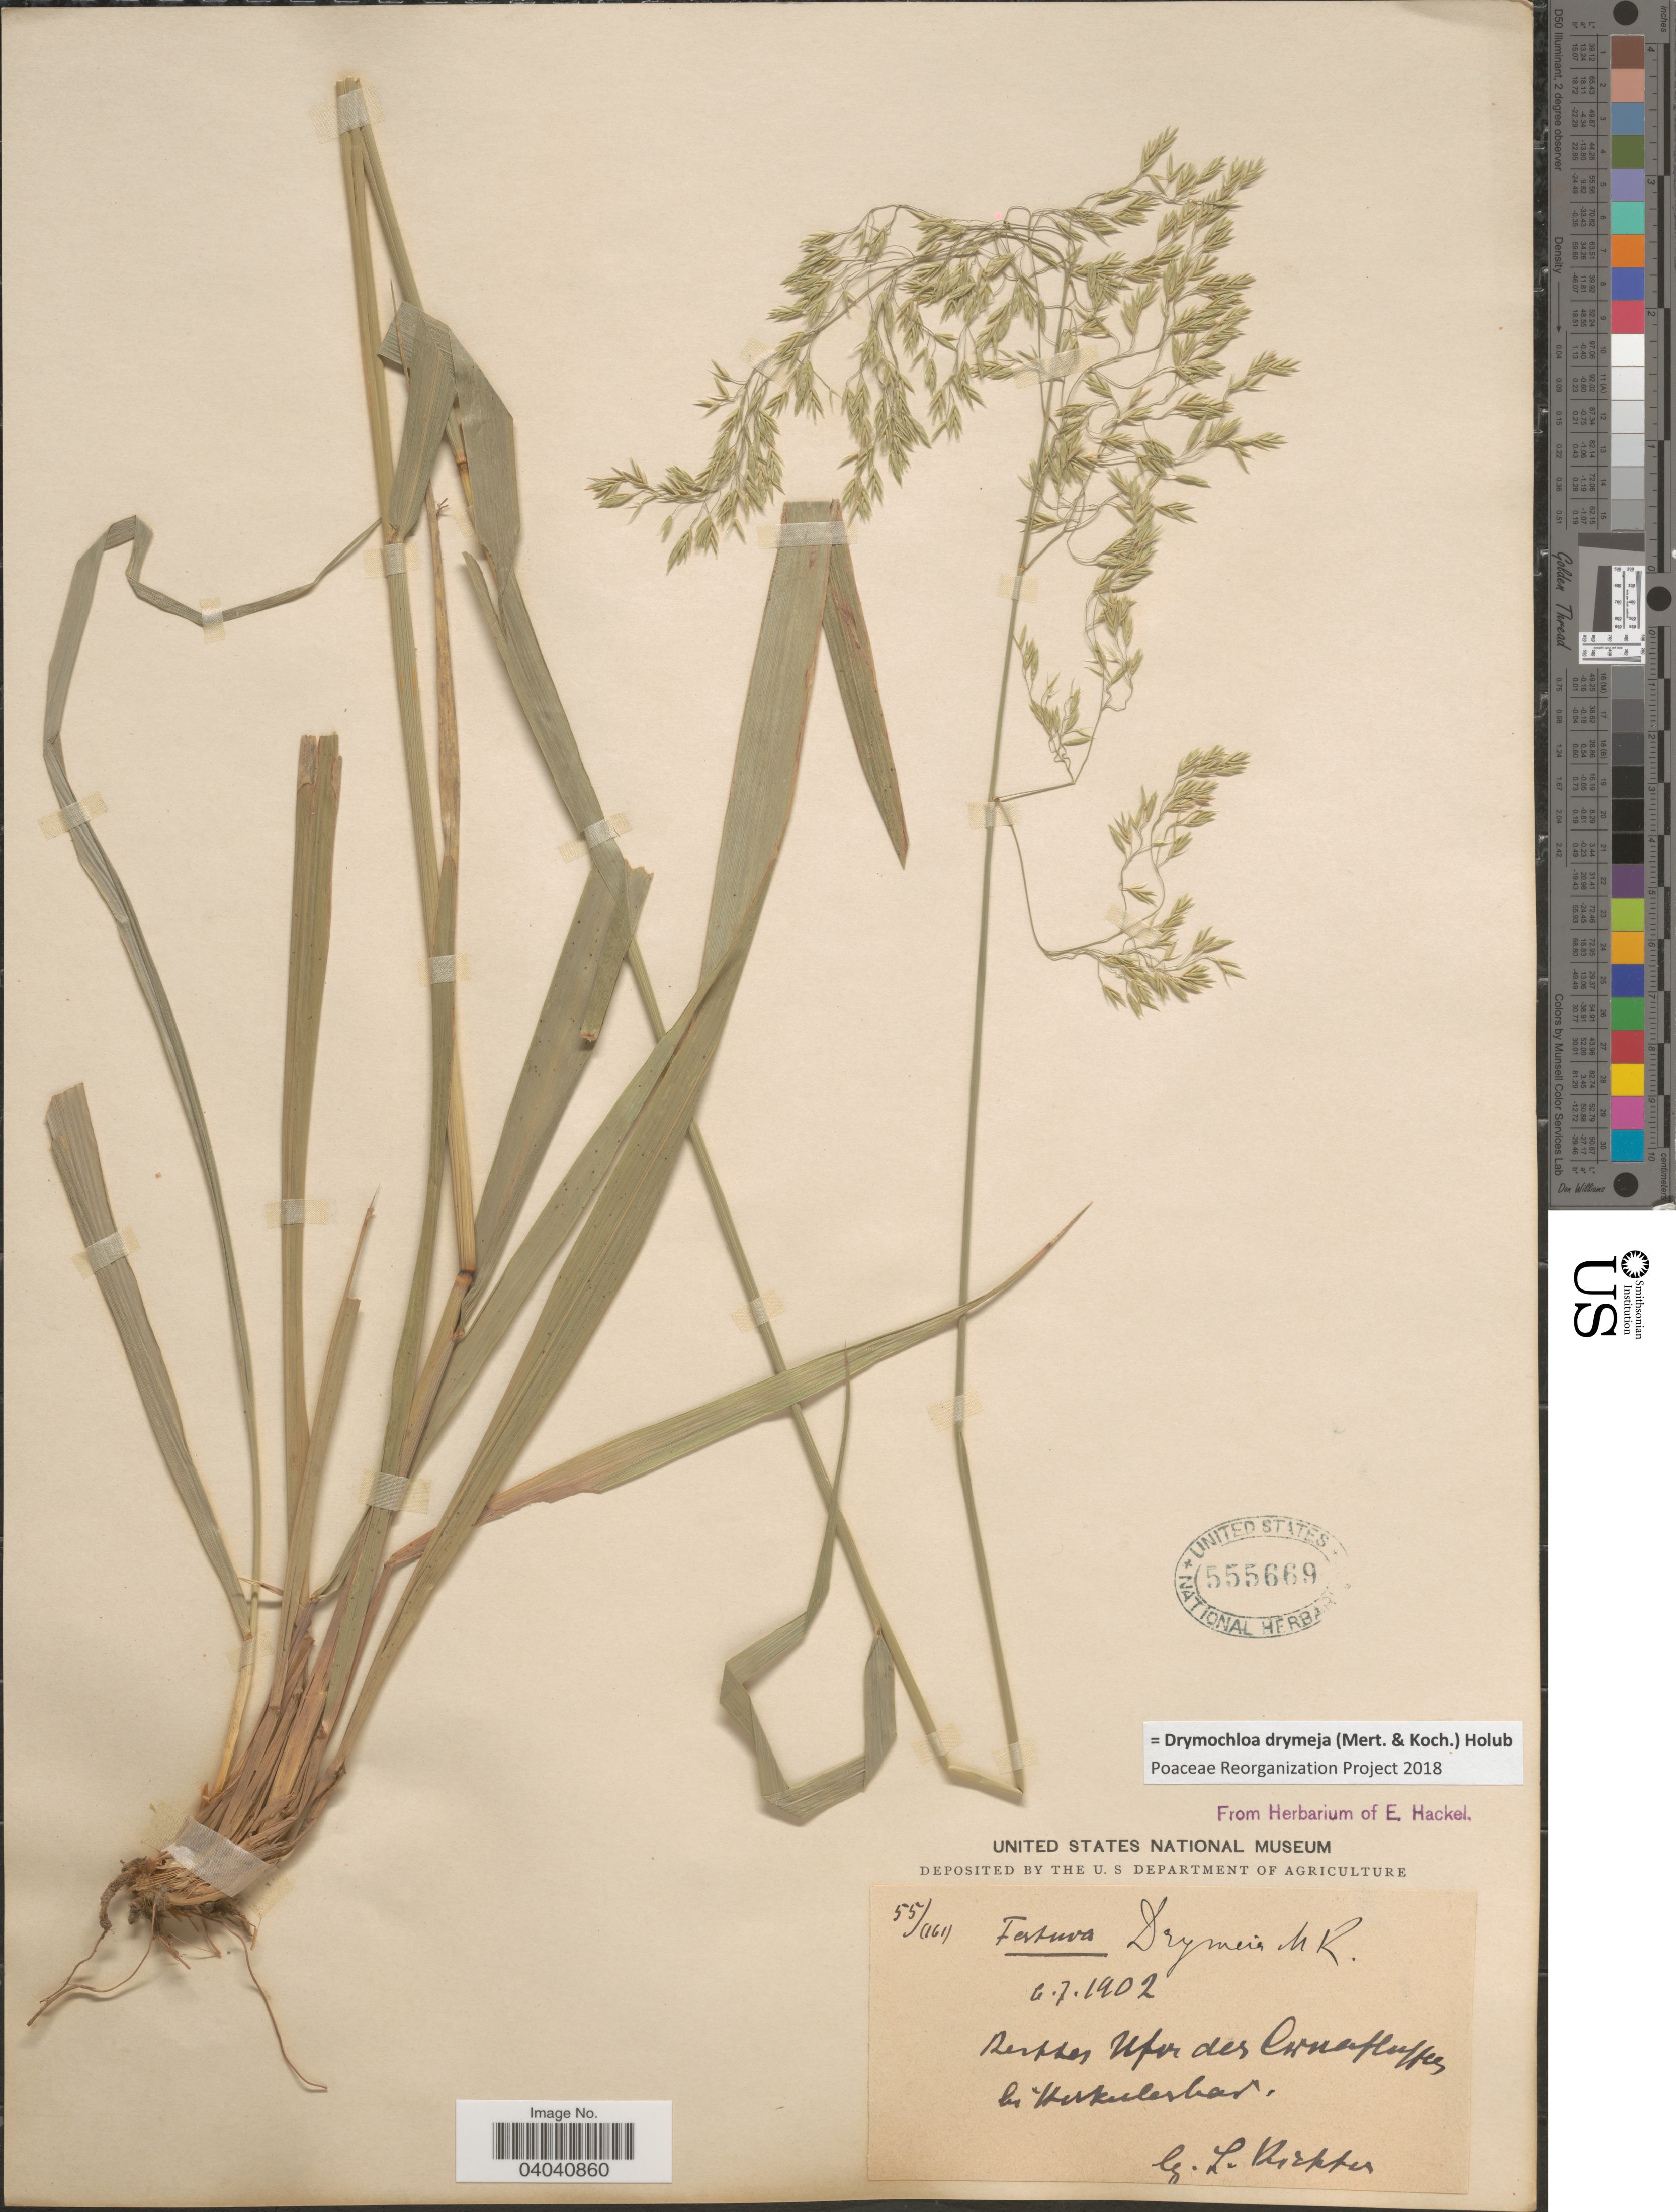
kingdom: Plantae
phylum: Tracheophyta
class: Liliopsida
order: Poales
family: Poaceae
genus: Drymochloa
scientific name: Drymochloa drymeja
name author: (Mert. & W.D.J. Koch) Holub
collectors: L. Richter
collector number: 55/161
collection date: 1902-07-06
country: Romania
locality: Dersses Ufer des Cruafluffes bei Herkulesbad. [interpreted]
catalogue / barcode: US 555669